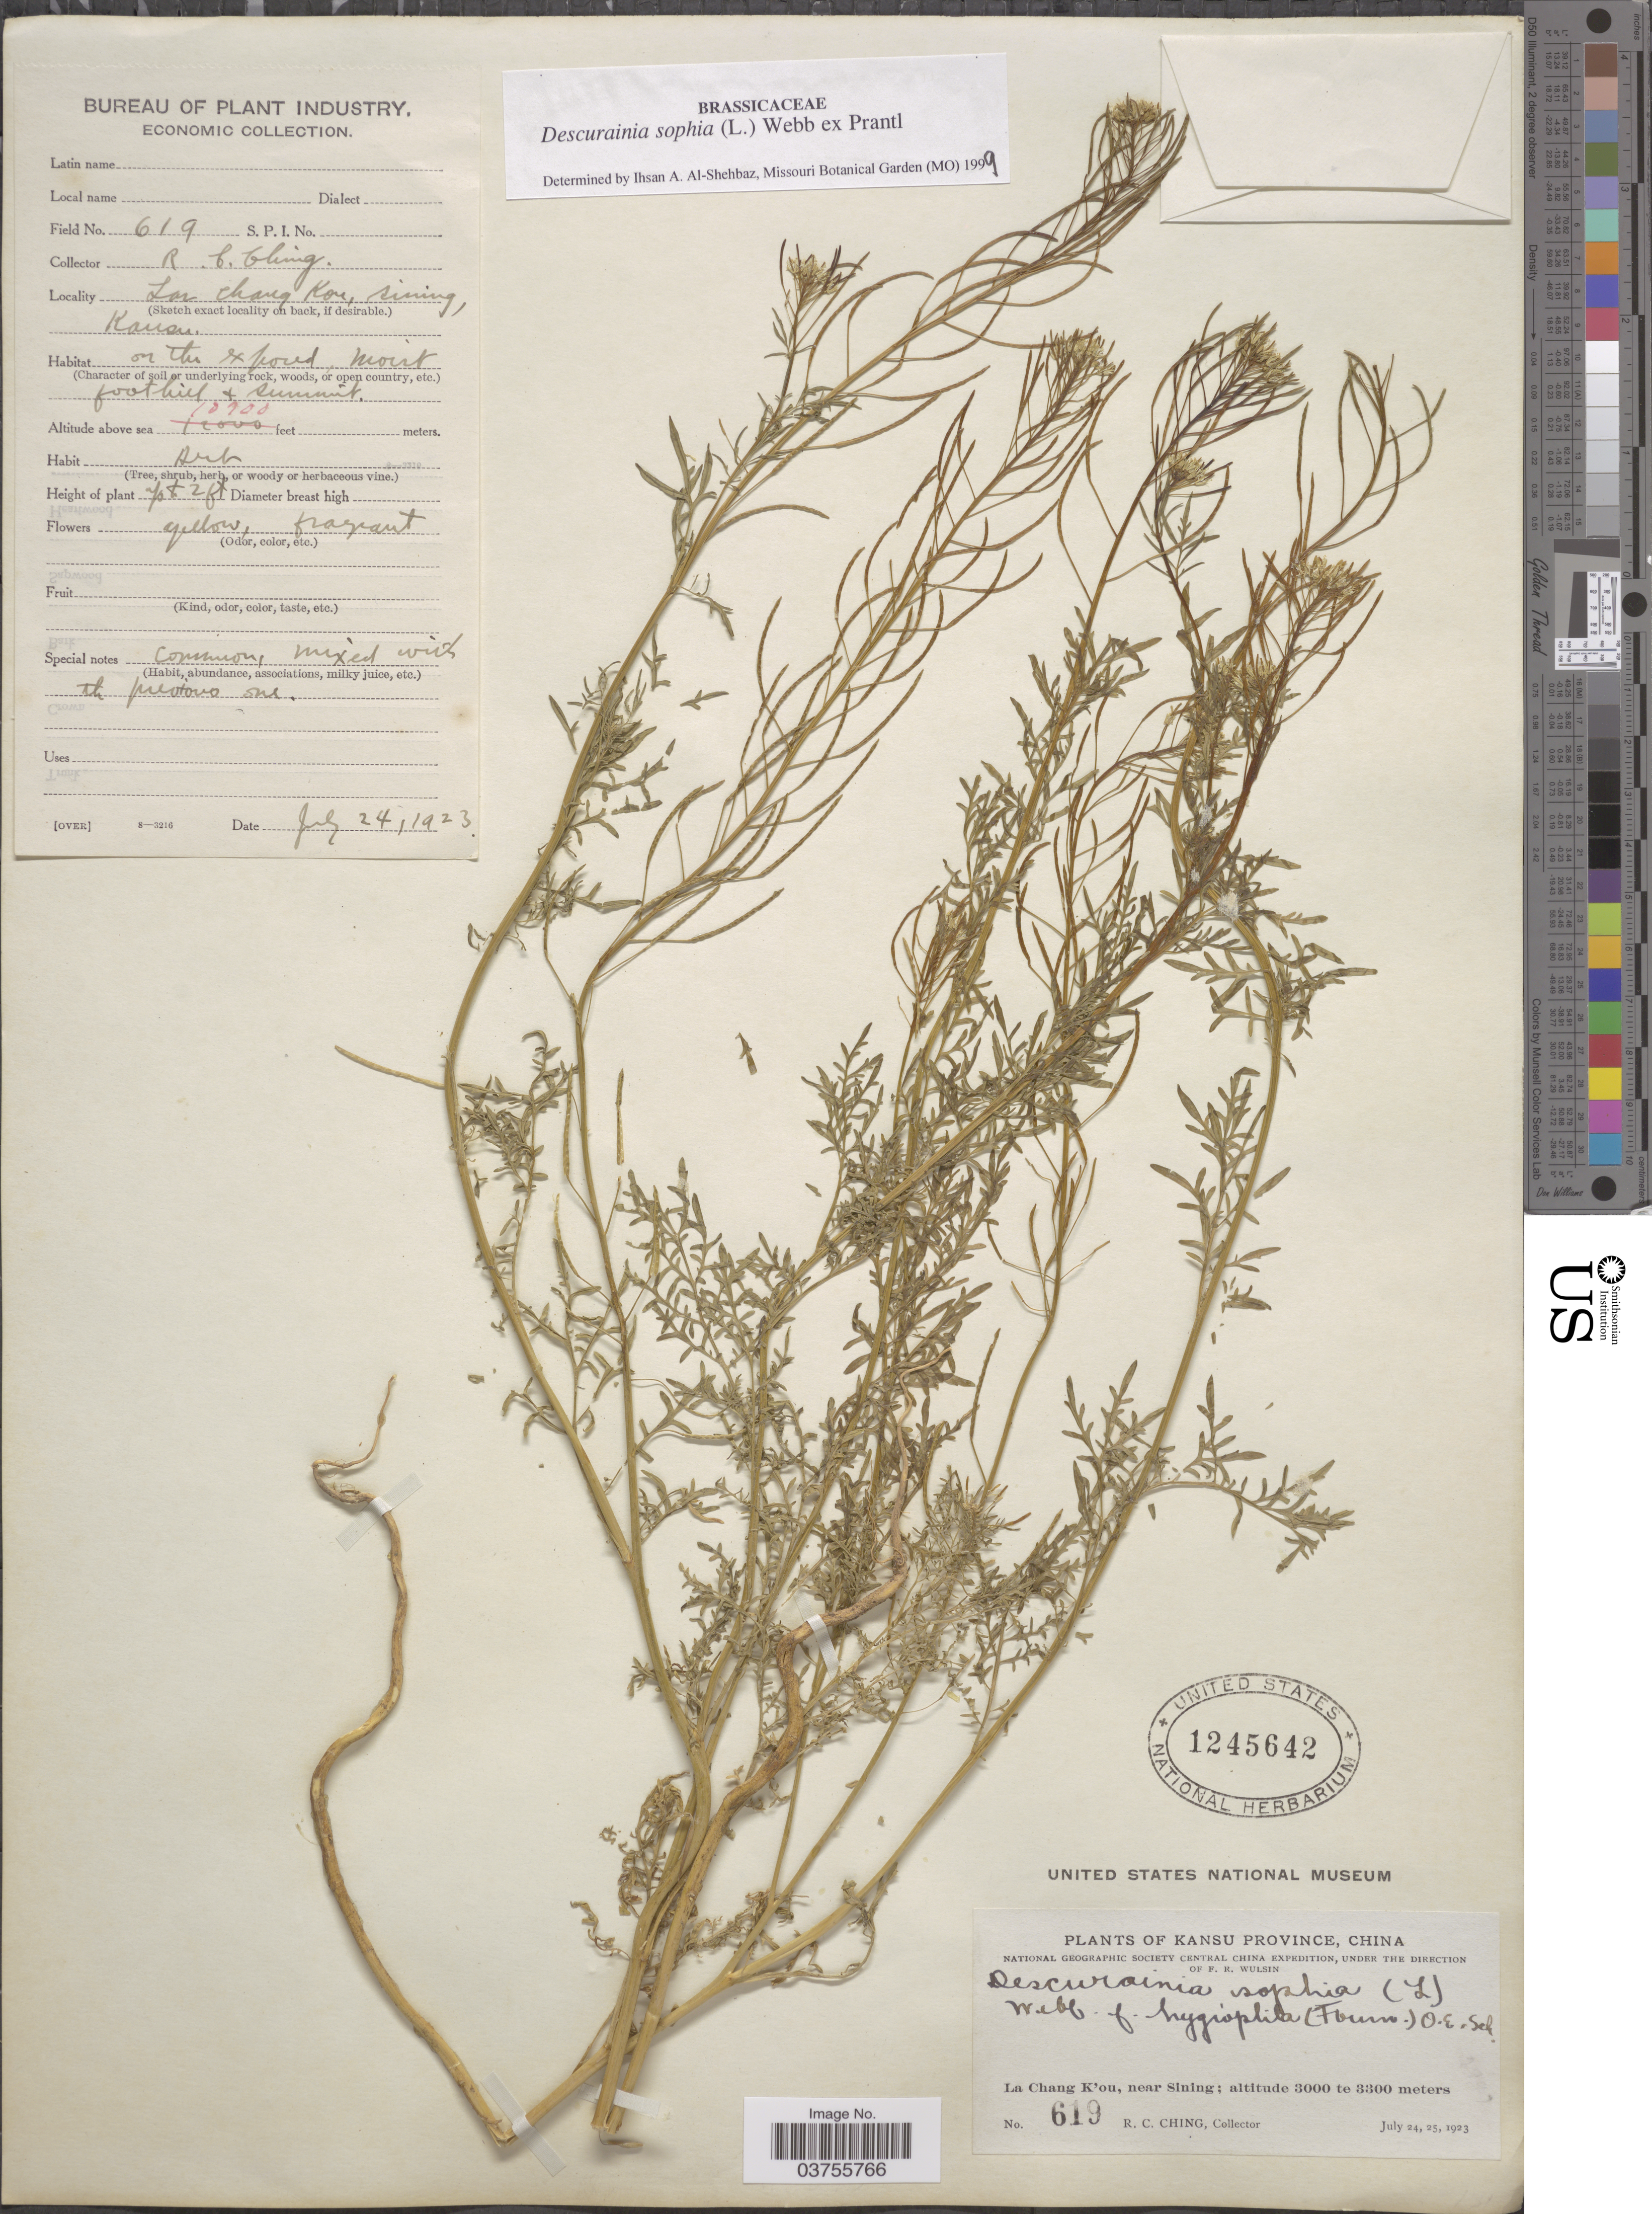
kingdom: Plantae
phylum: Tracheophyta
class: Magnoliopsida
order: Brassicales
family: Brassicaceae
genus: Sophia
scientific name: Sophia sophia (L.) Britton nom. illeg. (tautonym)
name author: (L.) Britton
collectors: R. C. Ching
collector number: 619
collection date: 1923-07-24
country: China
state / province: Gansu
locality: Kansu Province. La Chang K'ou, near Sining.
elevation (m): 3322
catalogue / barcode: US 1245642